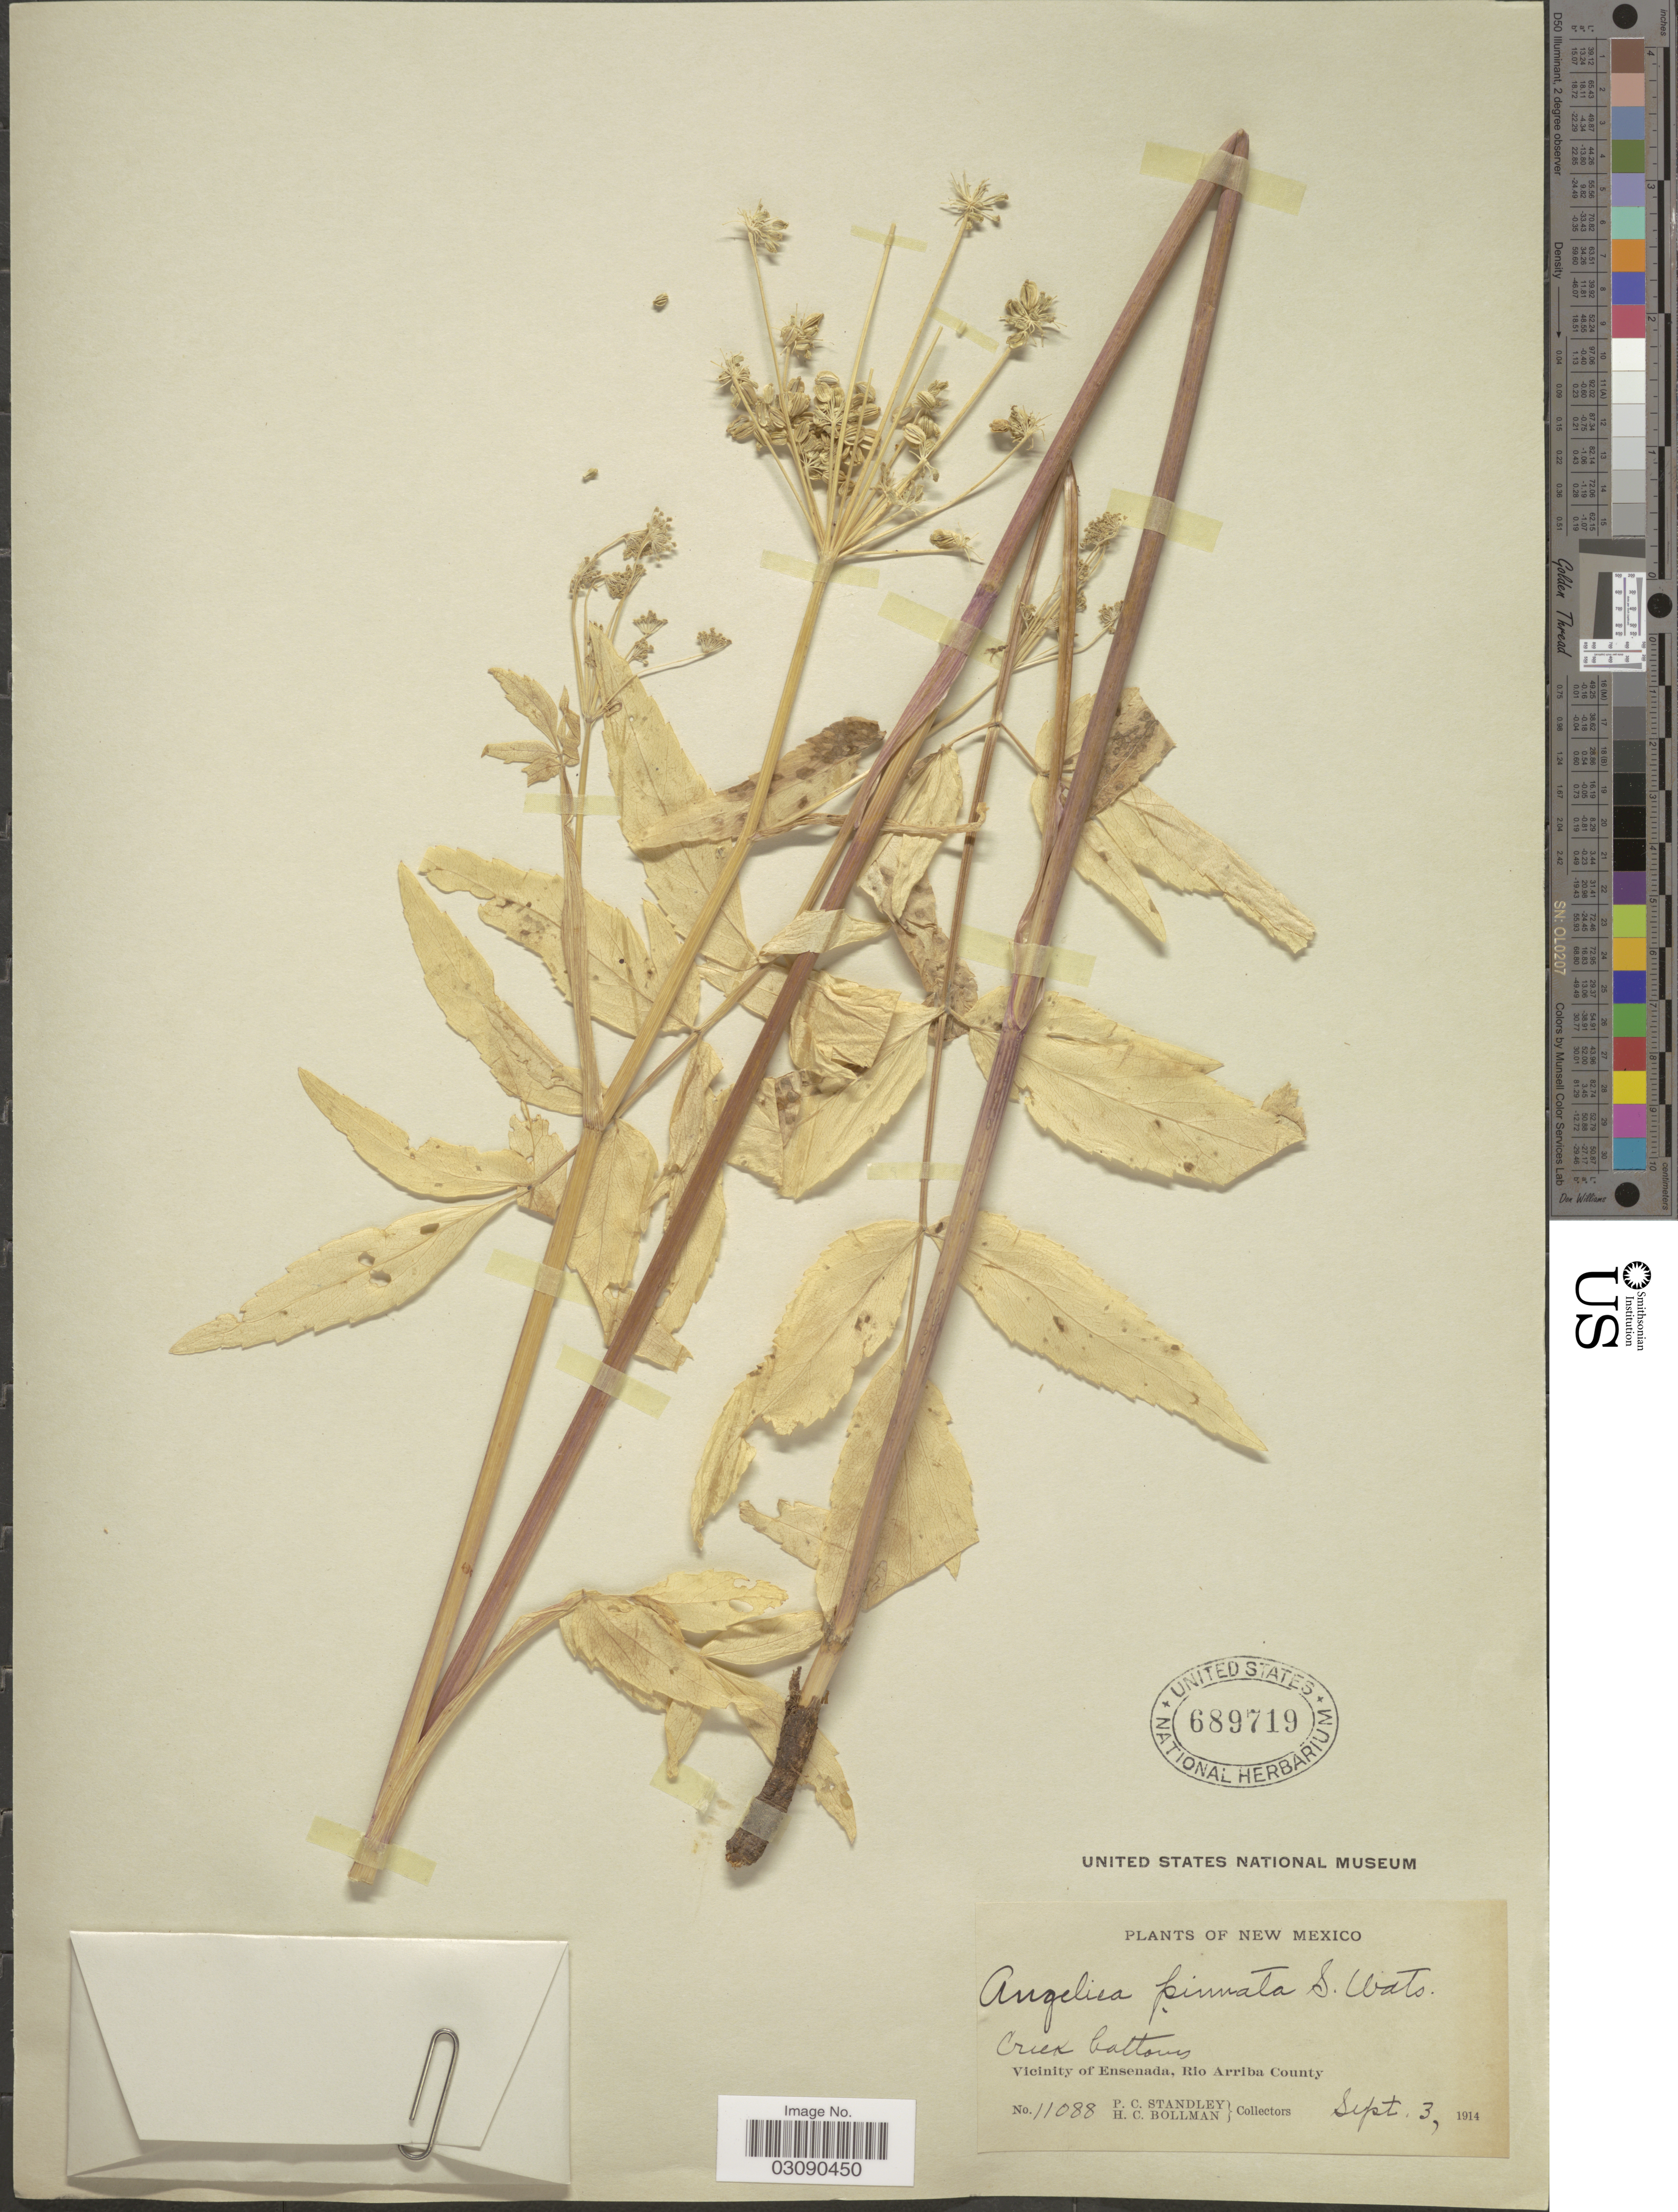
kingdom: Plantae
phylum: Tracheophyta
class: Magnoliopsida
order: Apiales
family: Apiaceae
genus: Angelica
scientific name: Angelica pinnata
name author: S. Watson in C. King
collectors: P. C. Standley & H. C. Bollman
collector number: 11088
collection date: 1914-09-03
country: United States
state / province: New Mexico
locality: Vicinity of Ensenada, Rio Arriba County.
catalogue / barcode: US 689719